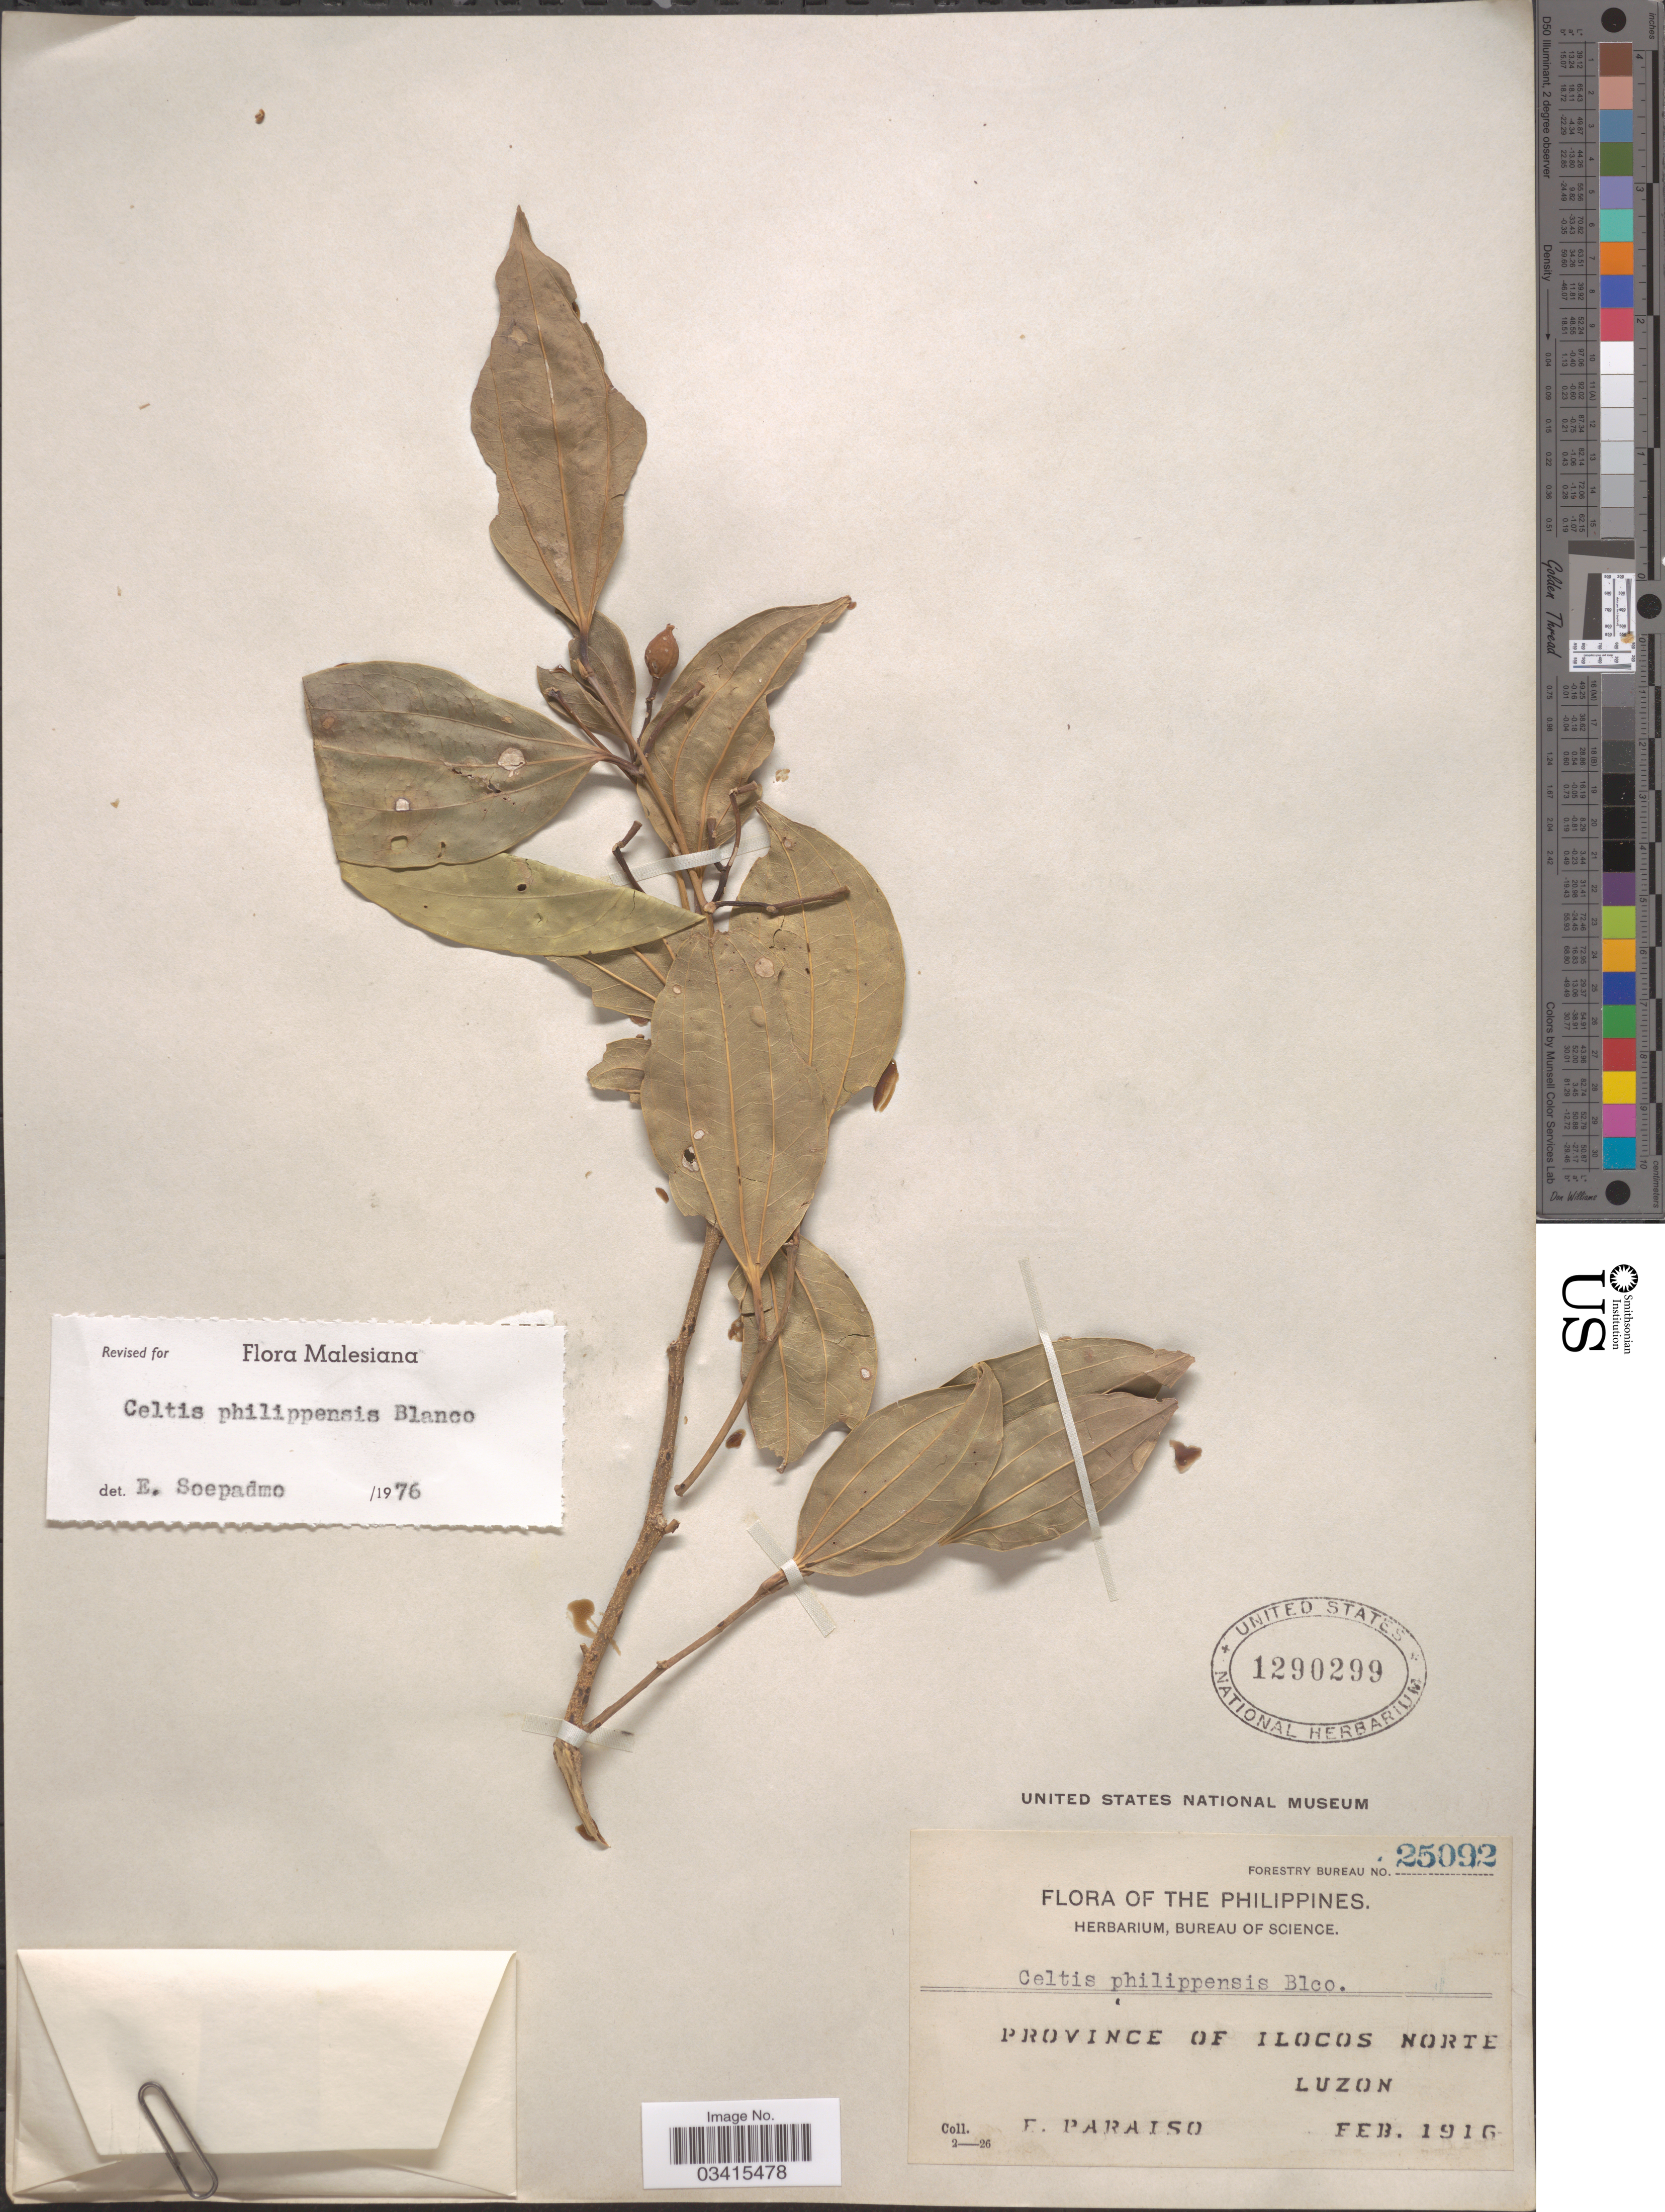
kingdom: Plantae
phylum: Tracheophyta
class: Magnoliopsida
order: Rosales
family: Cannabaceae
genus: Celtis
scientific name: Celtis philippensis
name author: Blanco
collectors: E. Paraiso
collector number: Forestry Bureau 25092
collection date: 1916-02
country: Philippines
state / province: Ilocos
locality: Province of Ilocos Norte, Luzon.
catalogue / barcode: US 1290299